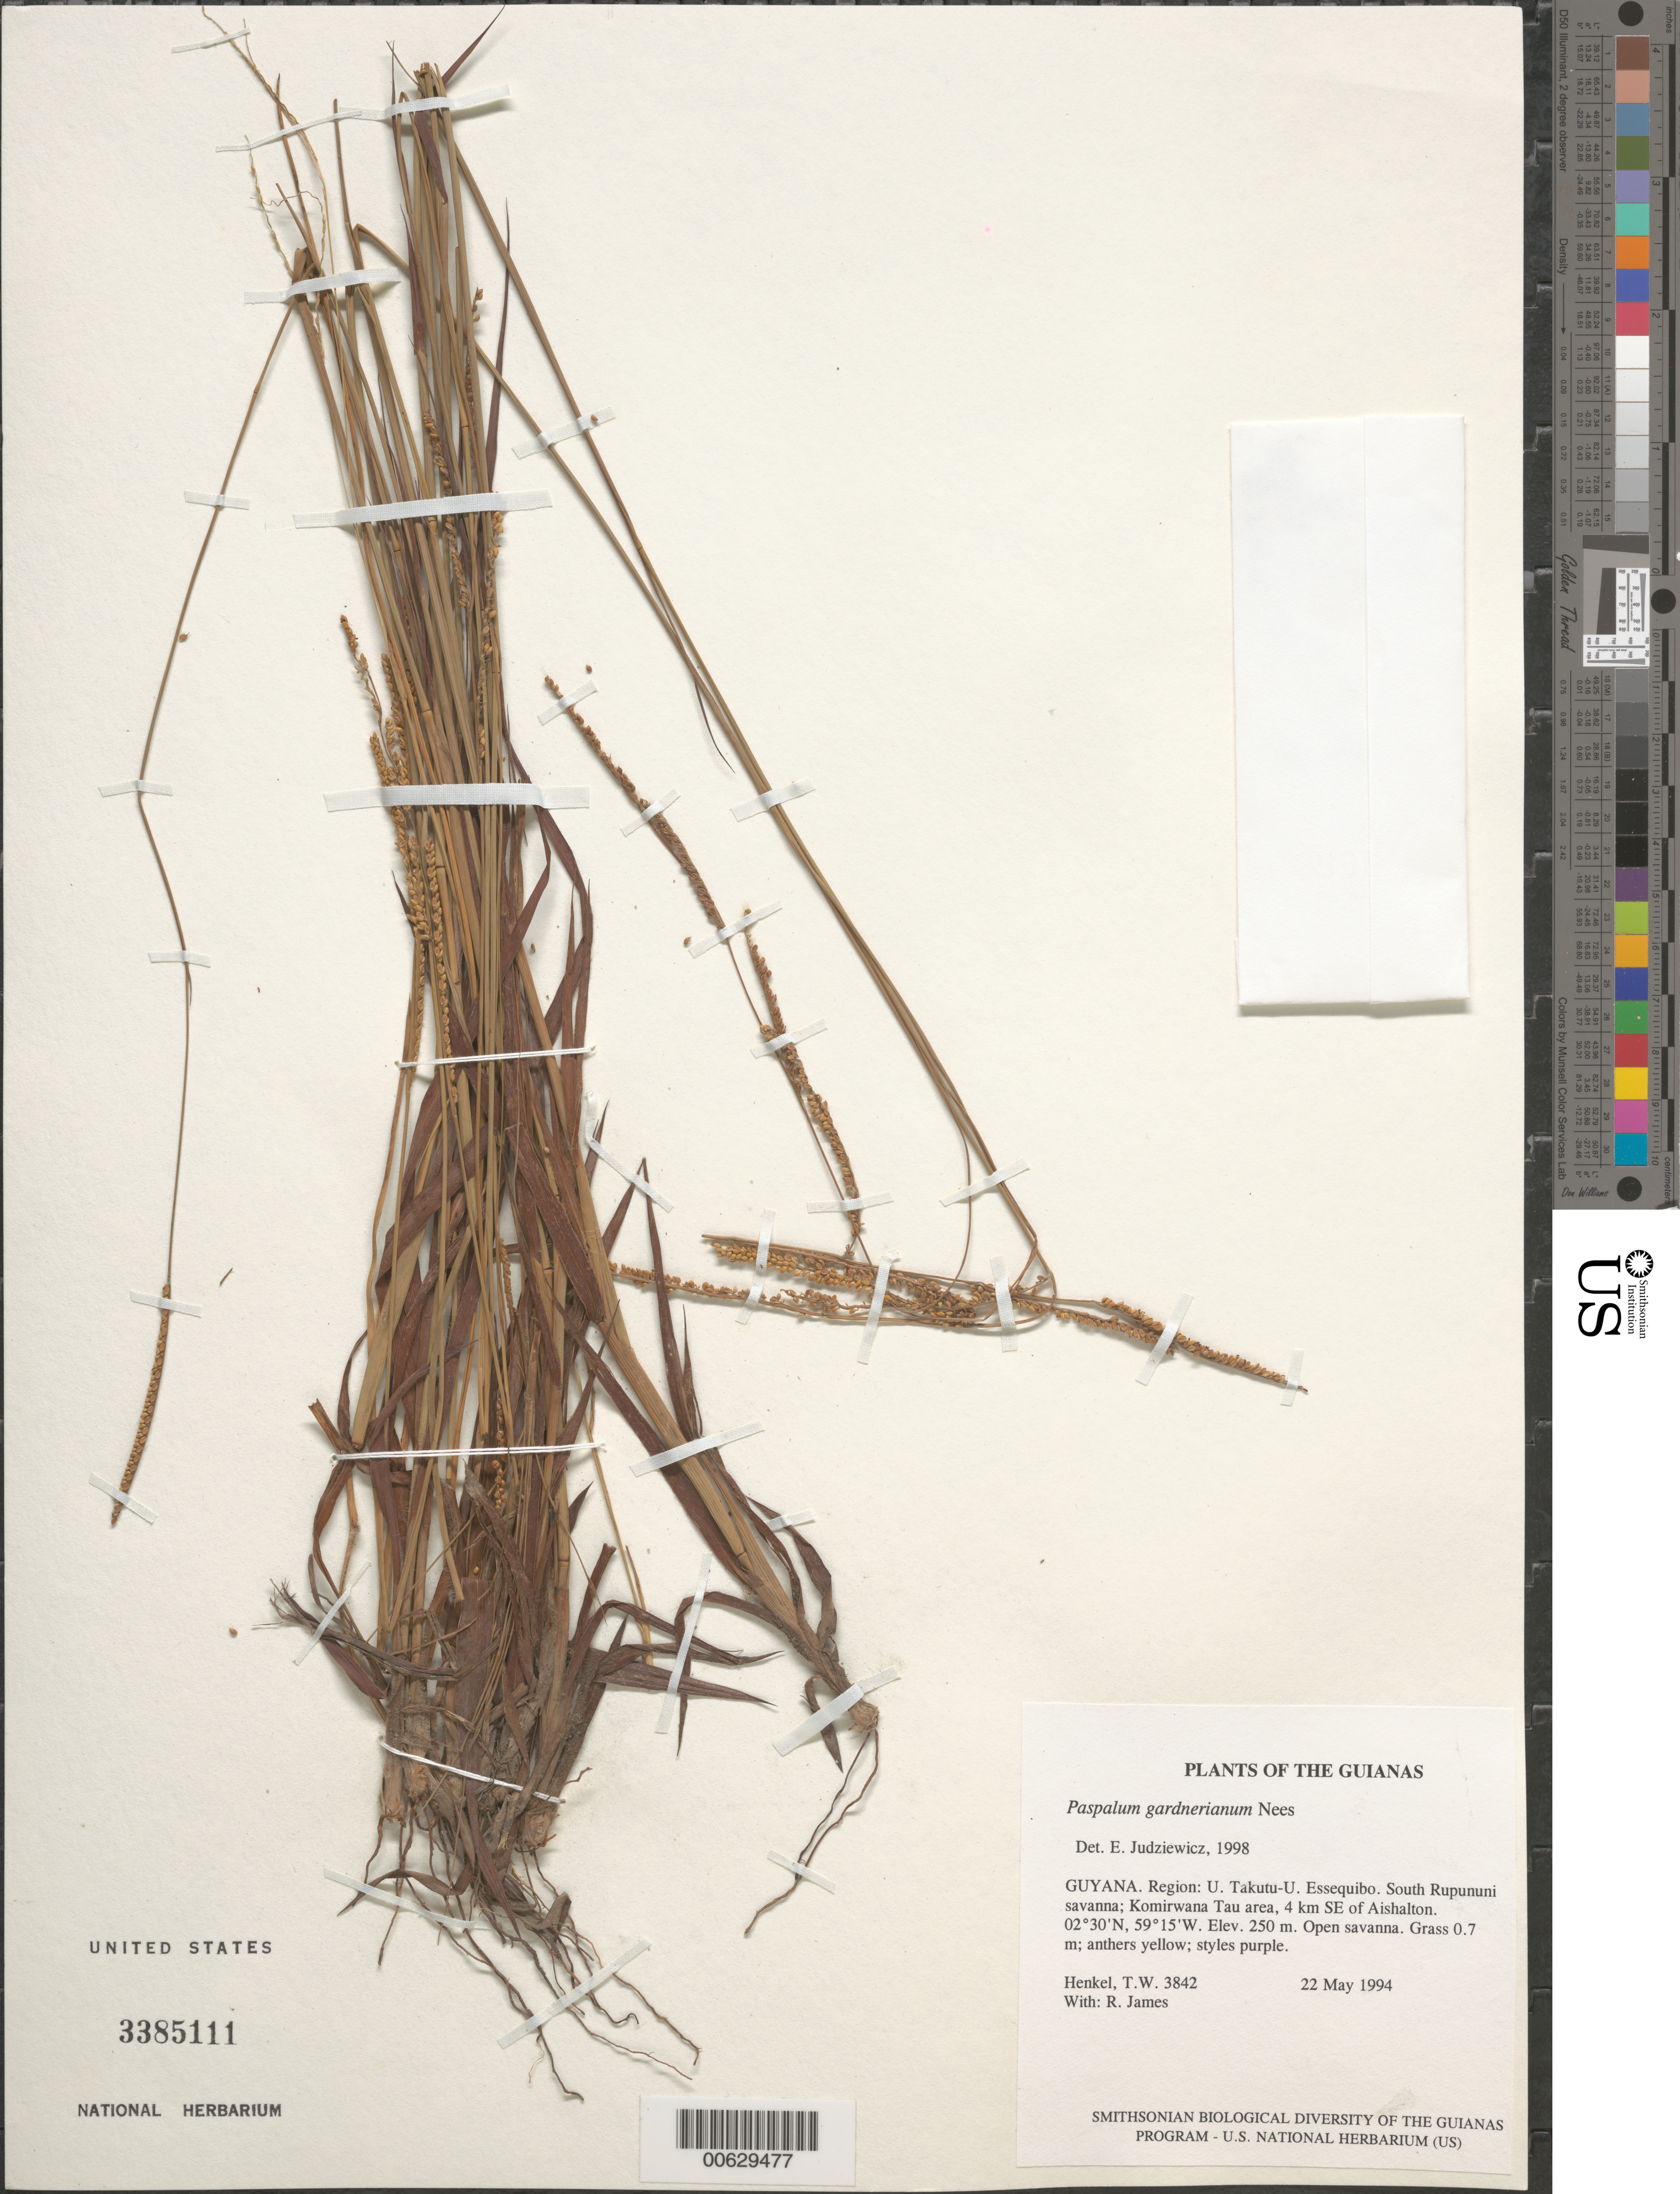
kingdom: Plantae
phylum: Tracheophyta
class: Liliopsida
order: Poales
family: Poaceae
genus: Paspalum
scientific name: Paspalum gardnerianum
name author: Nees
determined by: Judziewicz, E. J.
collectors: T. Henkel & R. James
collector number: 3842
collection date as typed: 22 May 1994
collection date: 1994-05-22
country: Guyana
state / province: U. Takutu-U. Essequibo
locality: South Rupununi savanna; Komirwana Tau area, 4 km SE of Aishalton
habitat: Open savanna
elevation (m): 250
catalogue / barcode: US 3385111